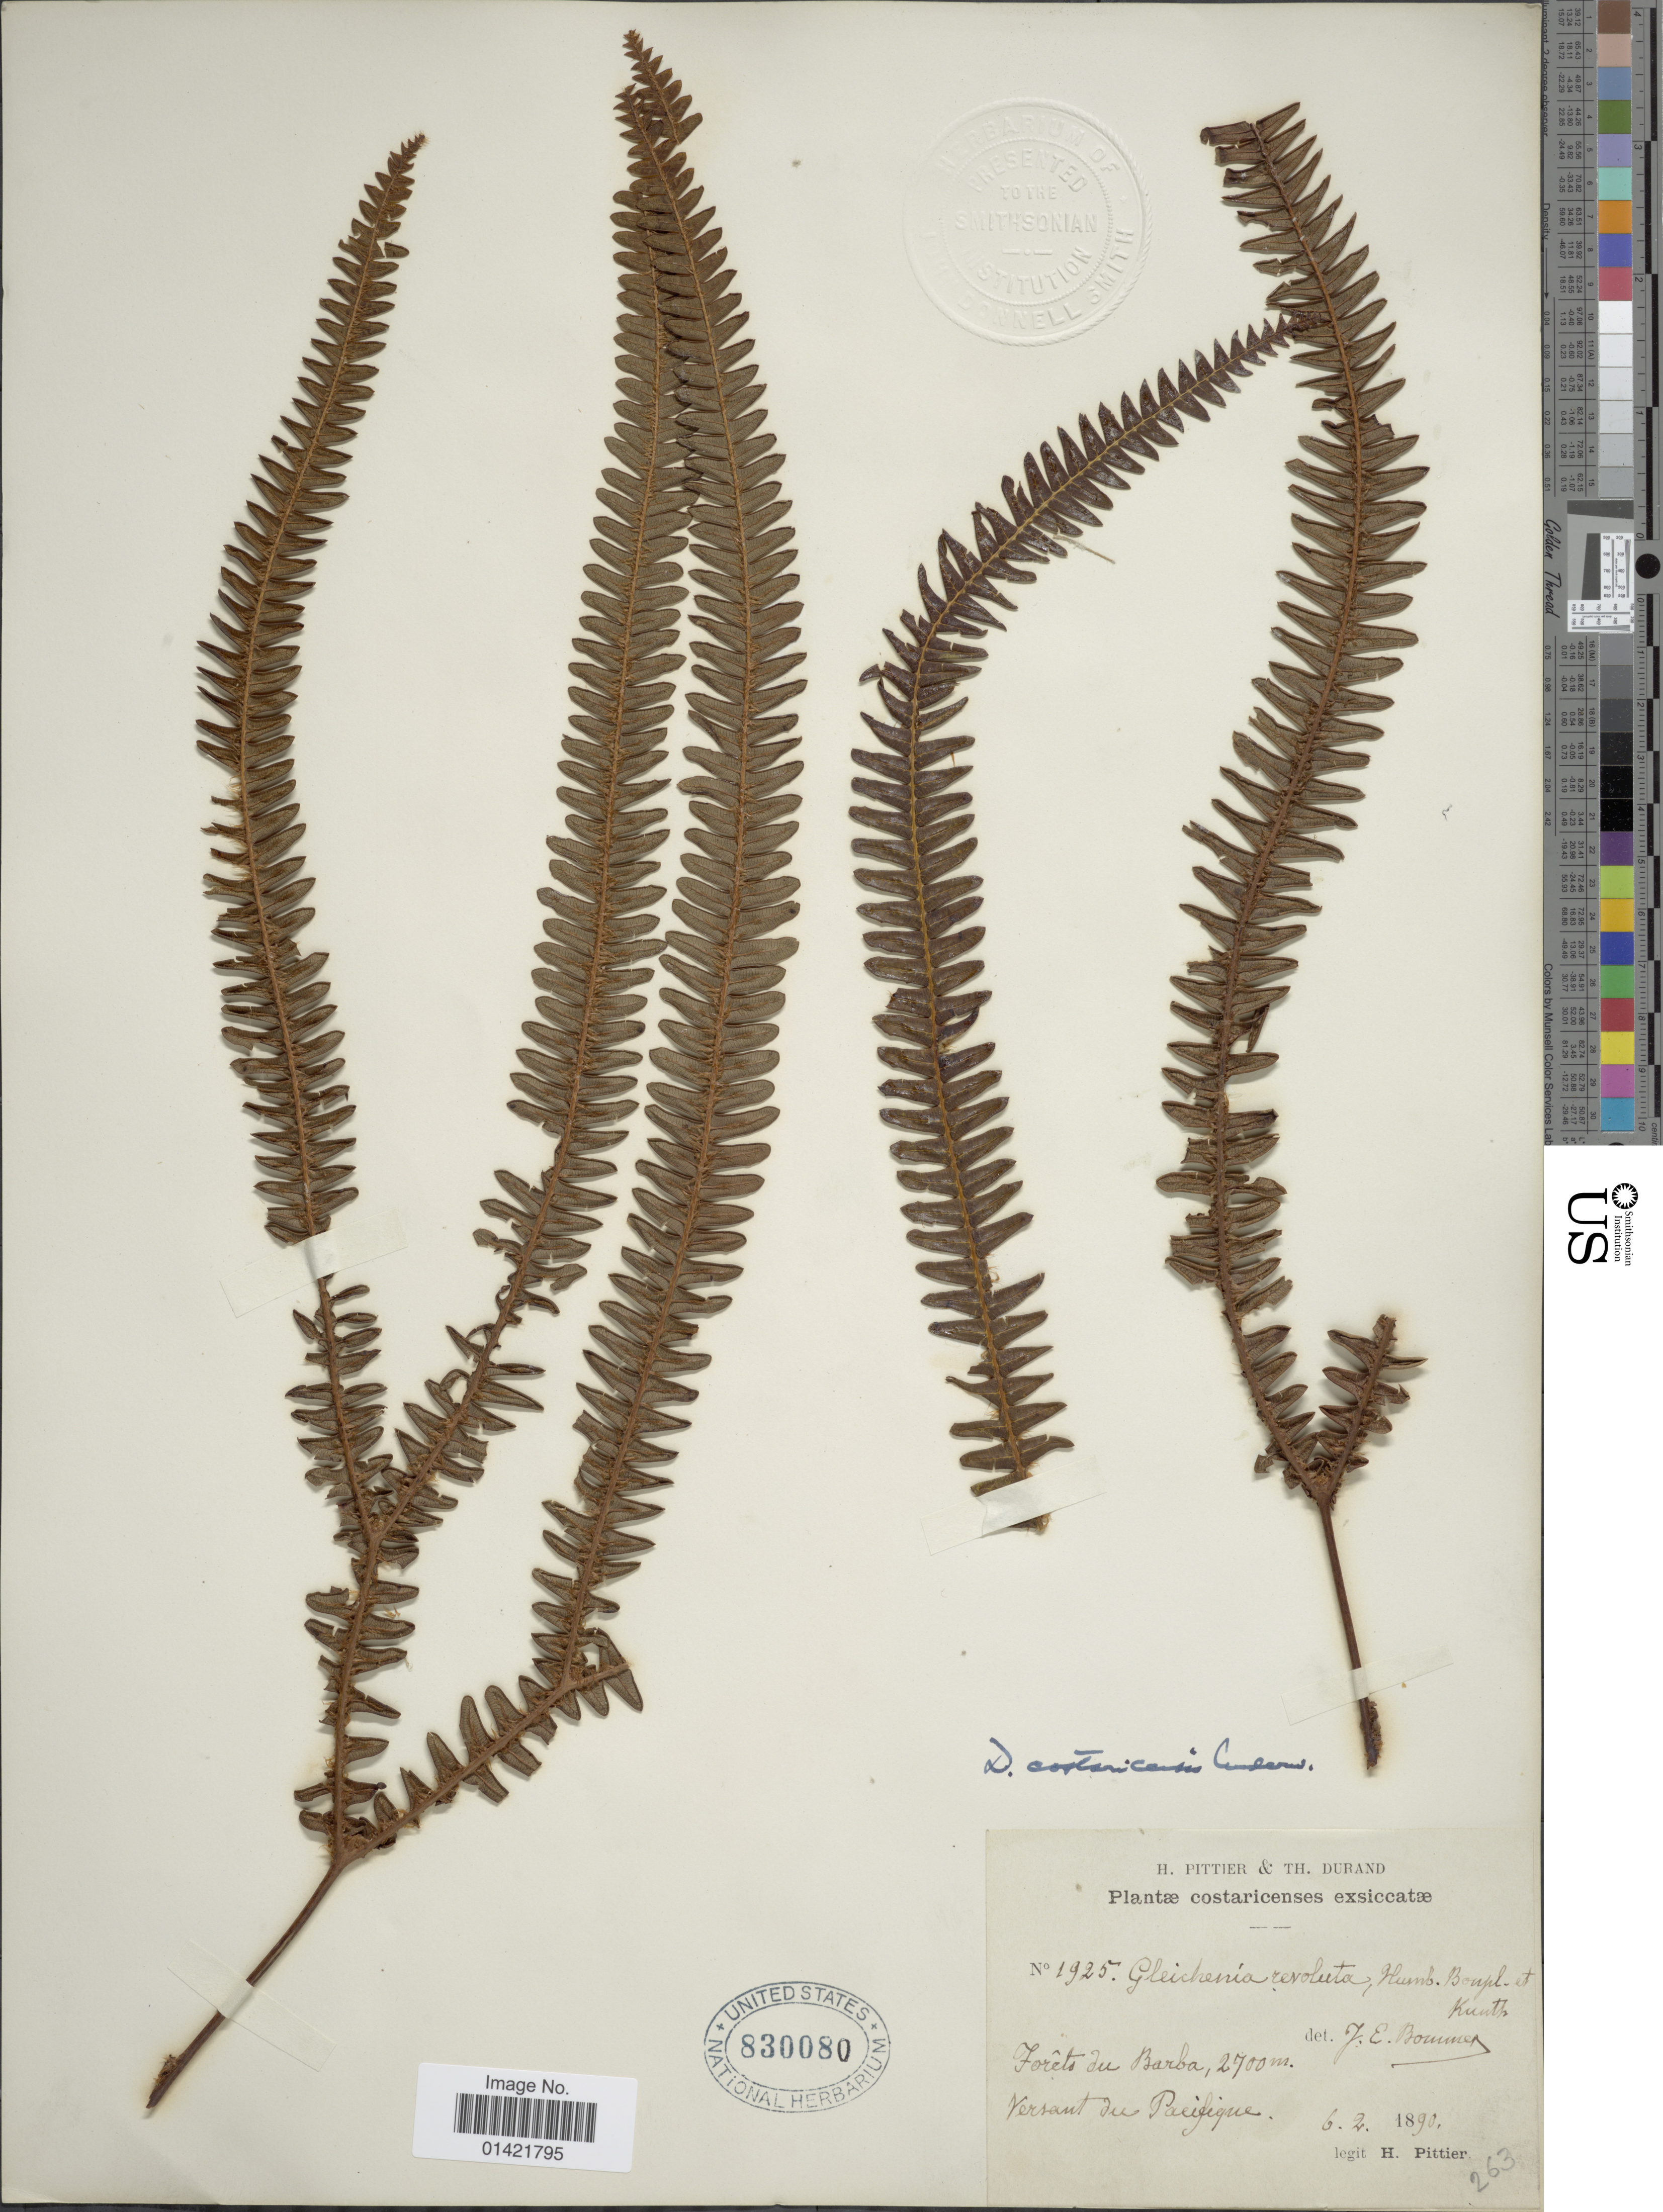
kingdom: Plantae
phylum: Tracheophyta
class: Polypodiopsida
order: Gleicheniales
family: Gleicheniaceae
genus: Sticherus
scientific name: Sticherus revolutus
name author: (Kunth) Ching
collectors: H. F. Pittier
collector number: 1925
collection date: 1890-02-06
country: Costa Rica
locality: Forets du Barba. Versant du Pacifique.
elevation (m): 2700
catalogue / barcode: US 830080